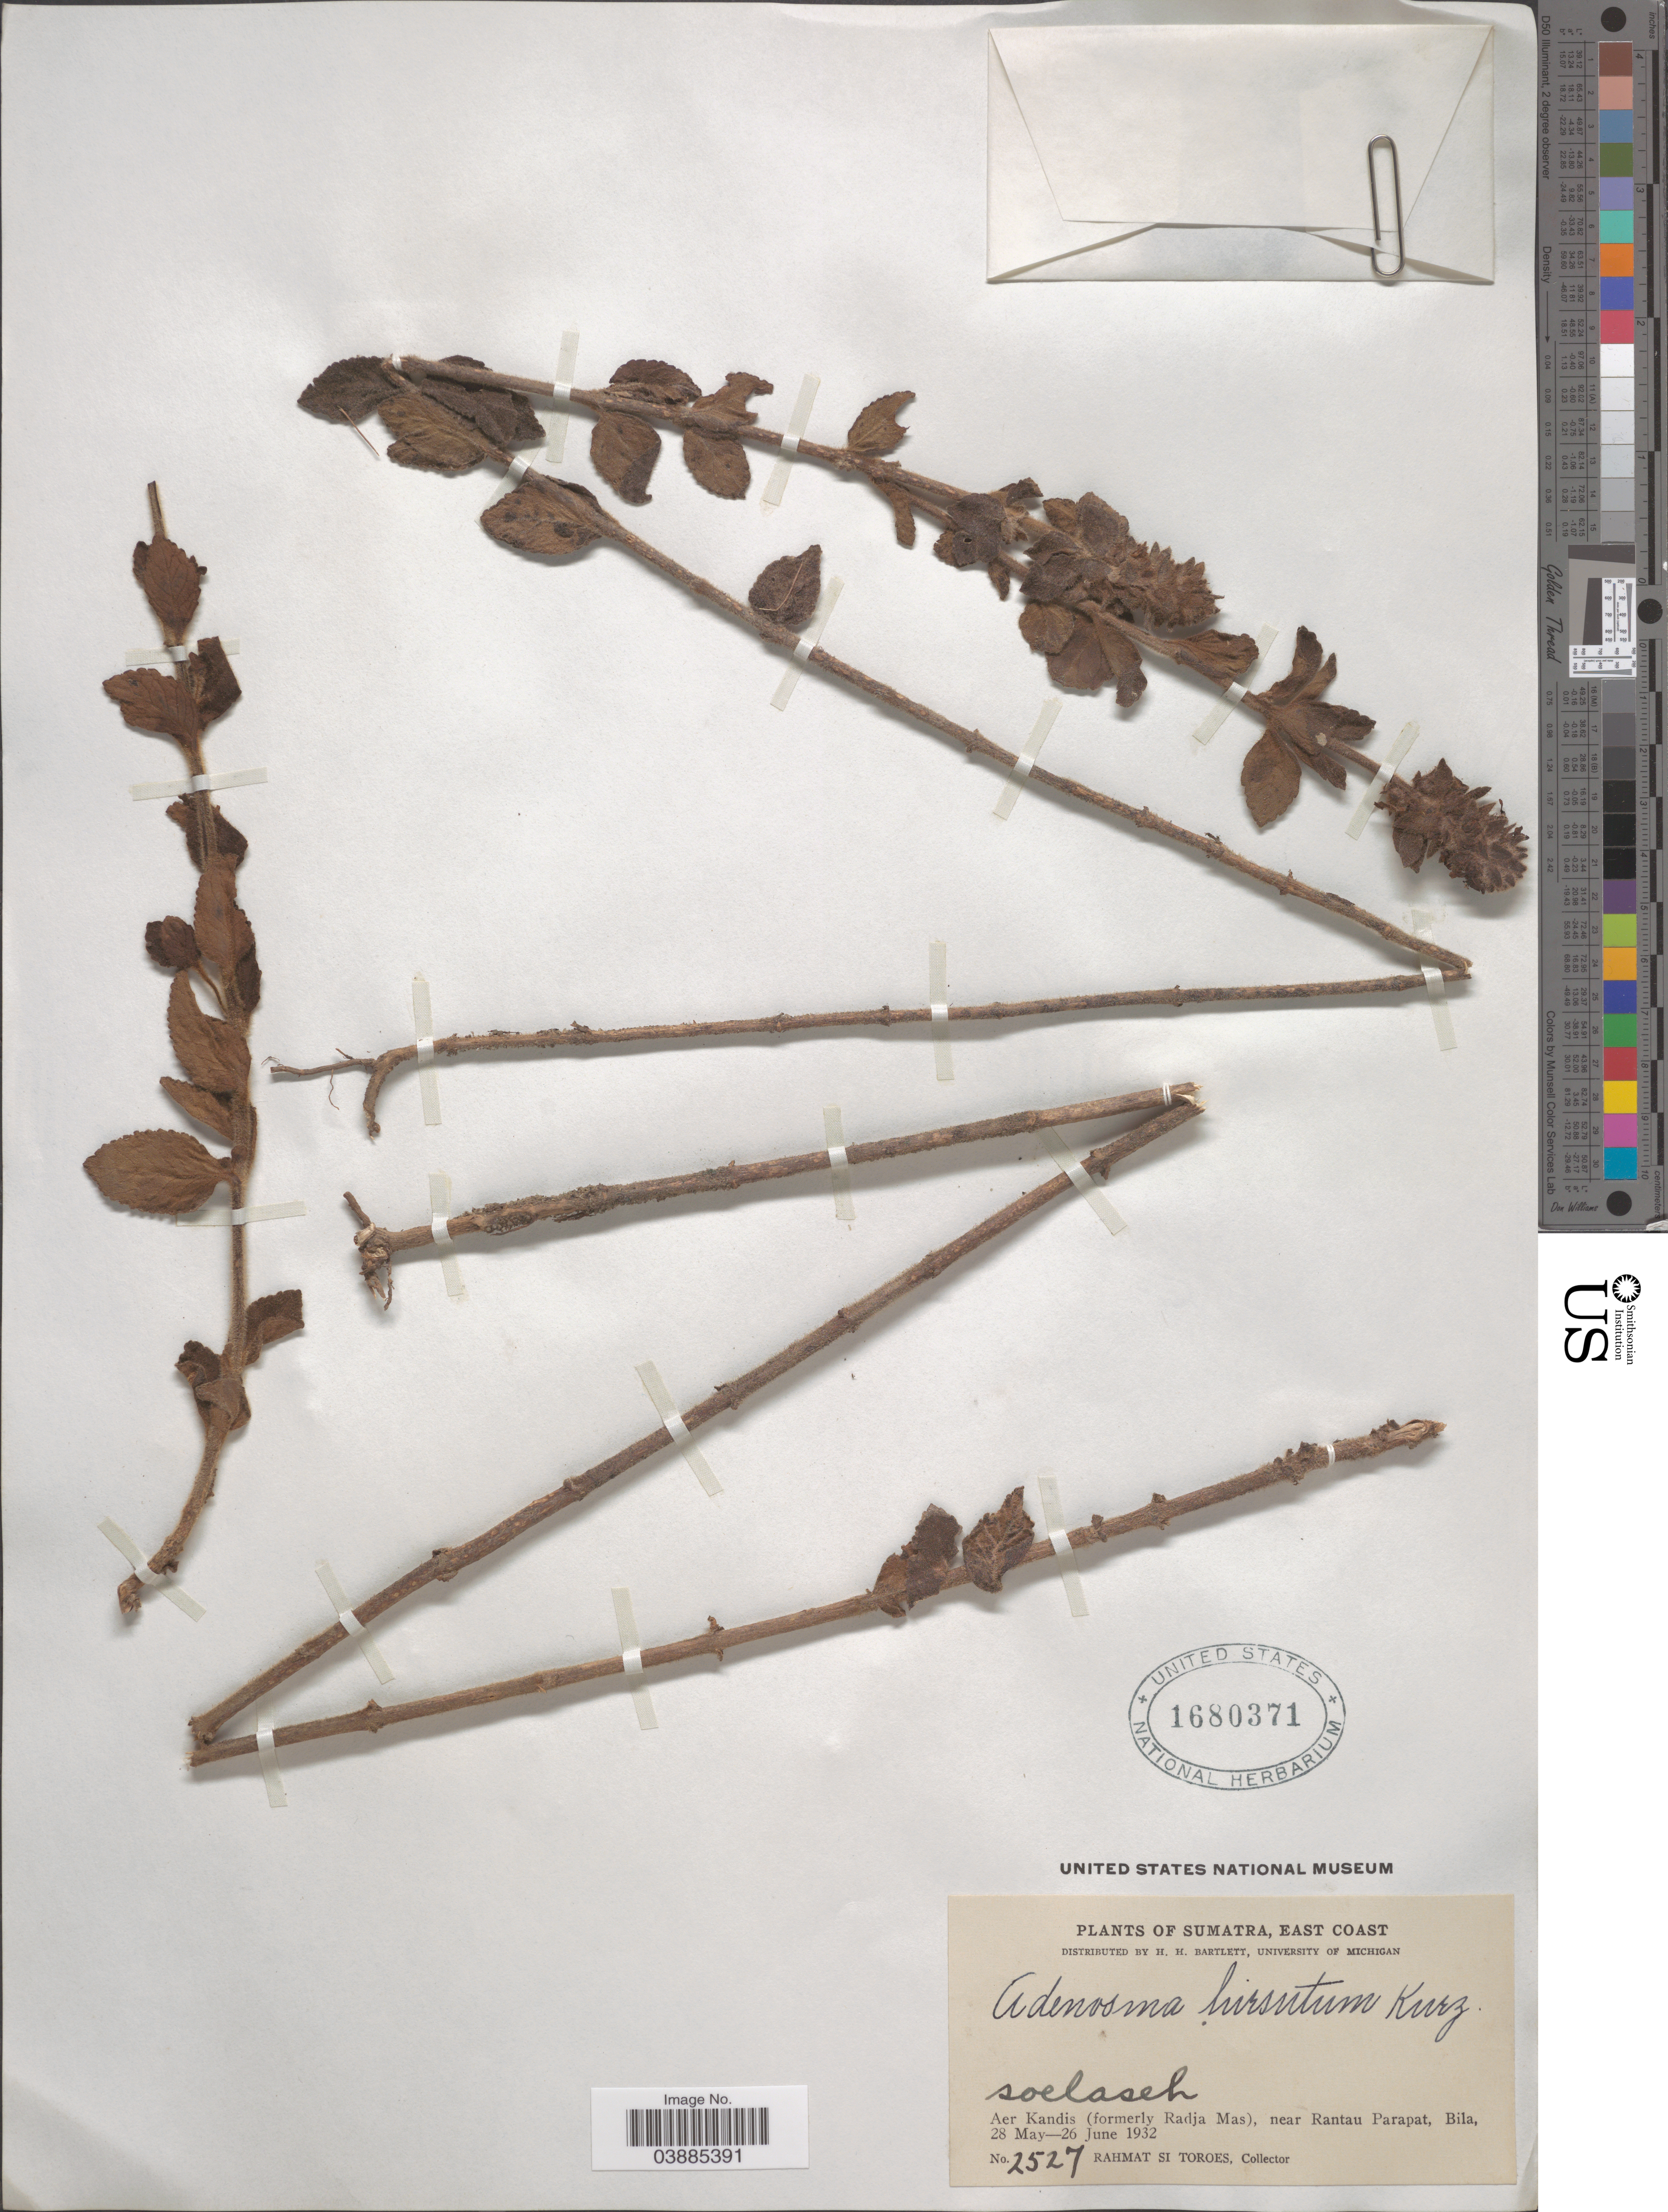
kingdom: Plantae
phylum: Tracheophyta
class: Magnoliopsida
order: Lamiales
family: Plantaginaceae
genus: Adenosma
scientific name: Adenosma hirsutum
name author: (Miq.) Kurz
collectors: Rahmat Si Boeea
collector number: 2527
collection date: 1932-05-28/1932-06-26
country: Indonesia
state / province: Sumatra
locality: East Coast. Soelaseh. Aer Kandis (fromerly Radja Mas), near Rantau Parapat, Bila.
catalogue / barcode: US 1680371